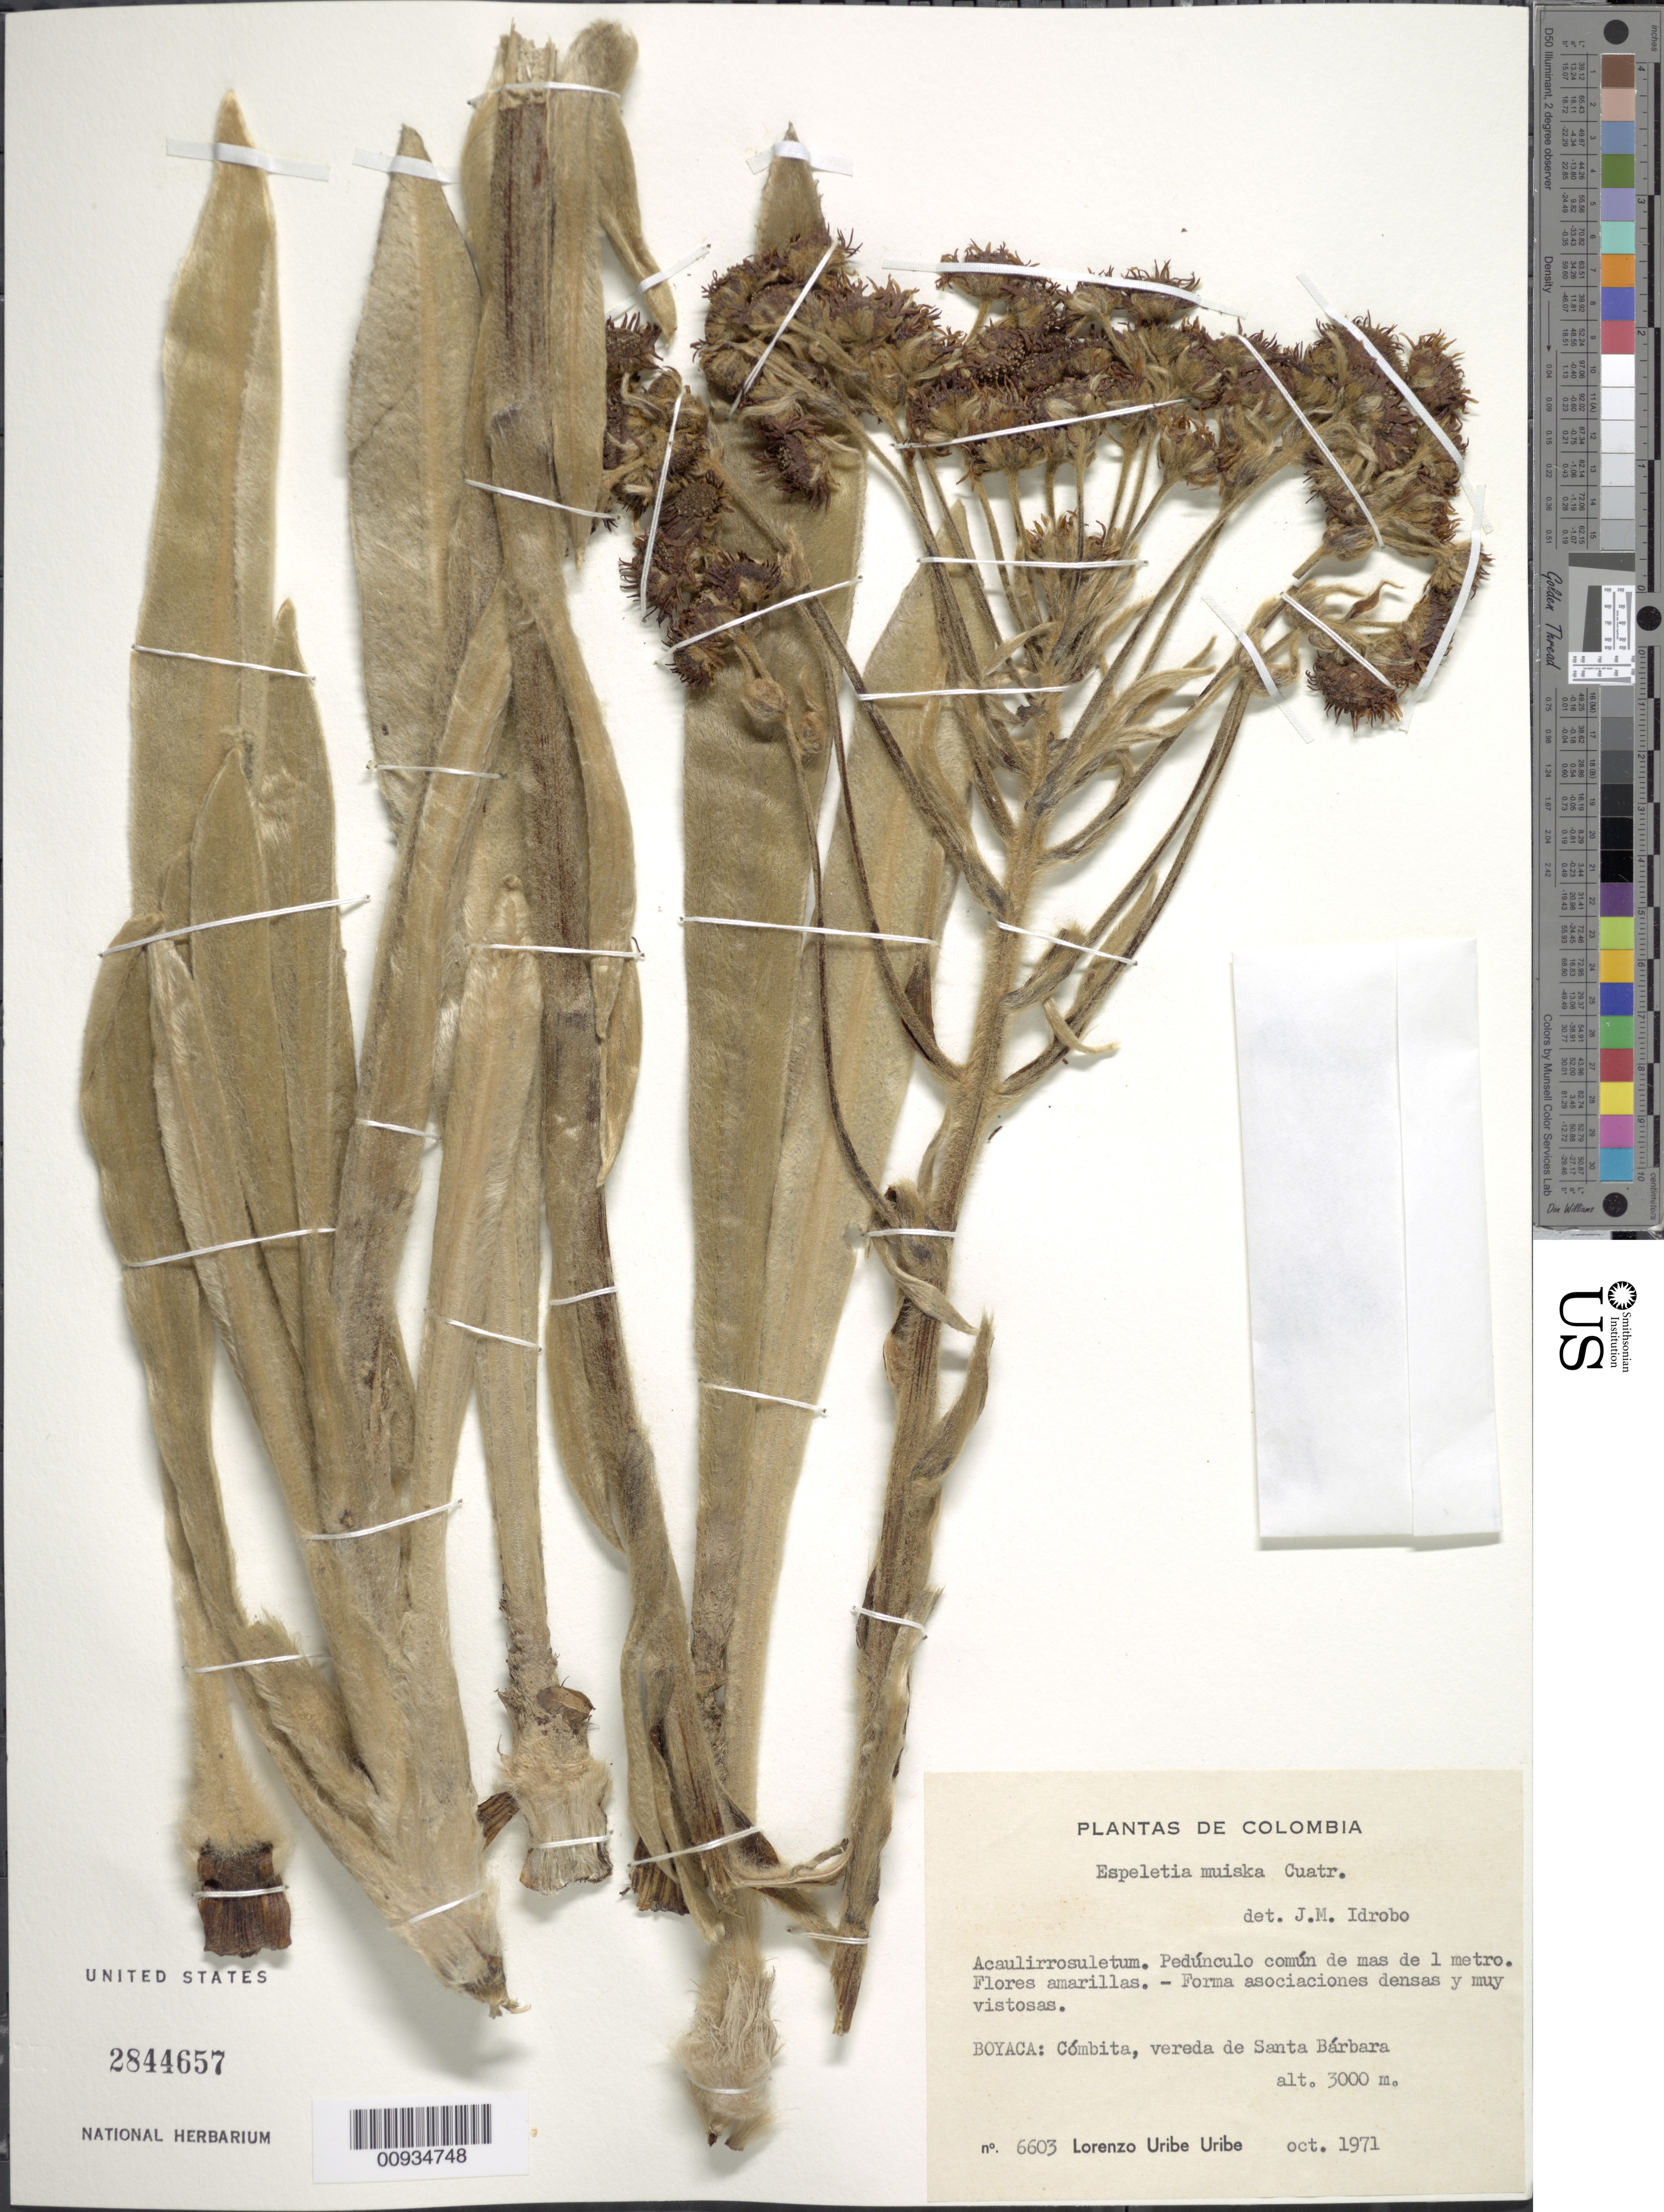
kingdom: Plantae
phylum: Tracheophyta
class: Magnoliopsida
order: Asterales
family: Asteraceae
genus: Espeletiopsis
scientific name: Espeletiopsis muiska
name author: (Cuatrec.) Cuatrec.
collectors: L. Uribe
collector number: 6603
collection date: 1971-10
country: Colombia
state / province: Boyacá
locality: Boyacá: Combita, vereda de Santa Barbara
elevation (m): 3000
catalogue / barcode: US 2844657